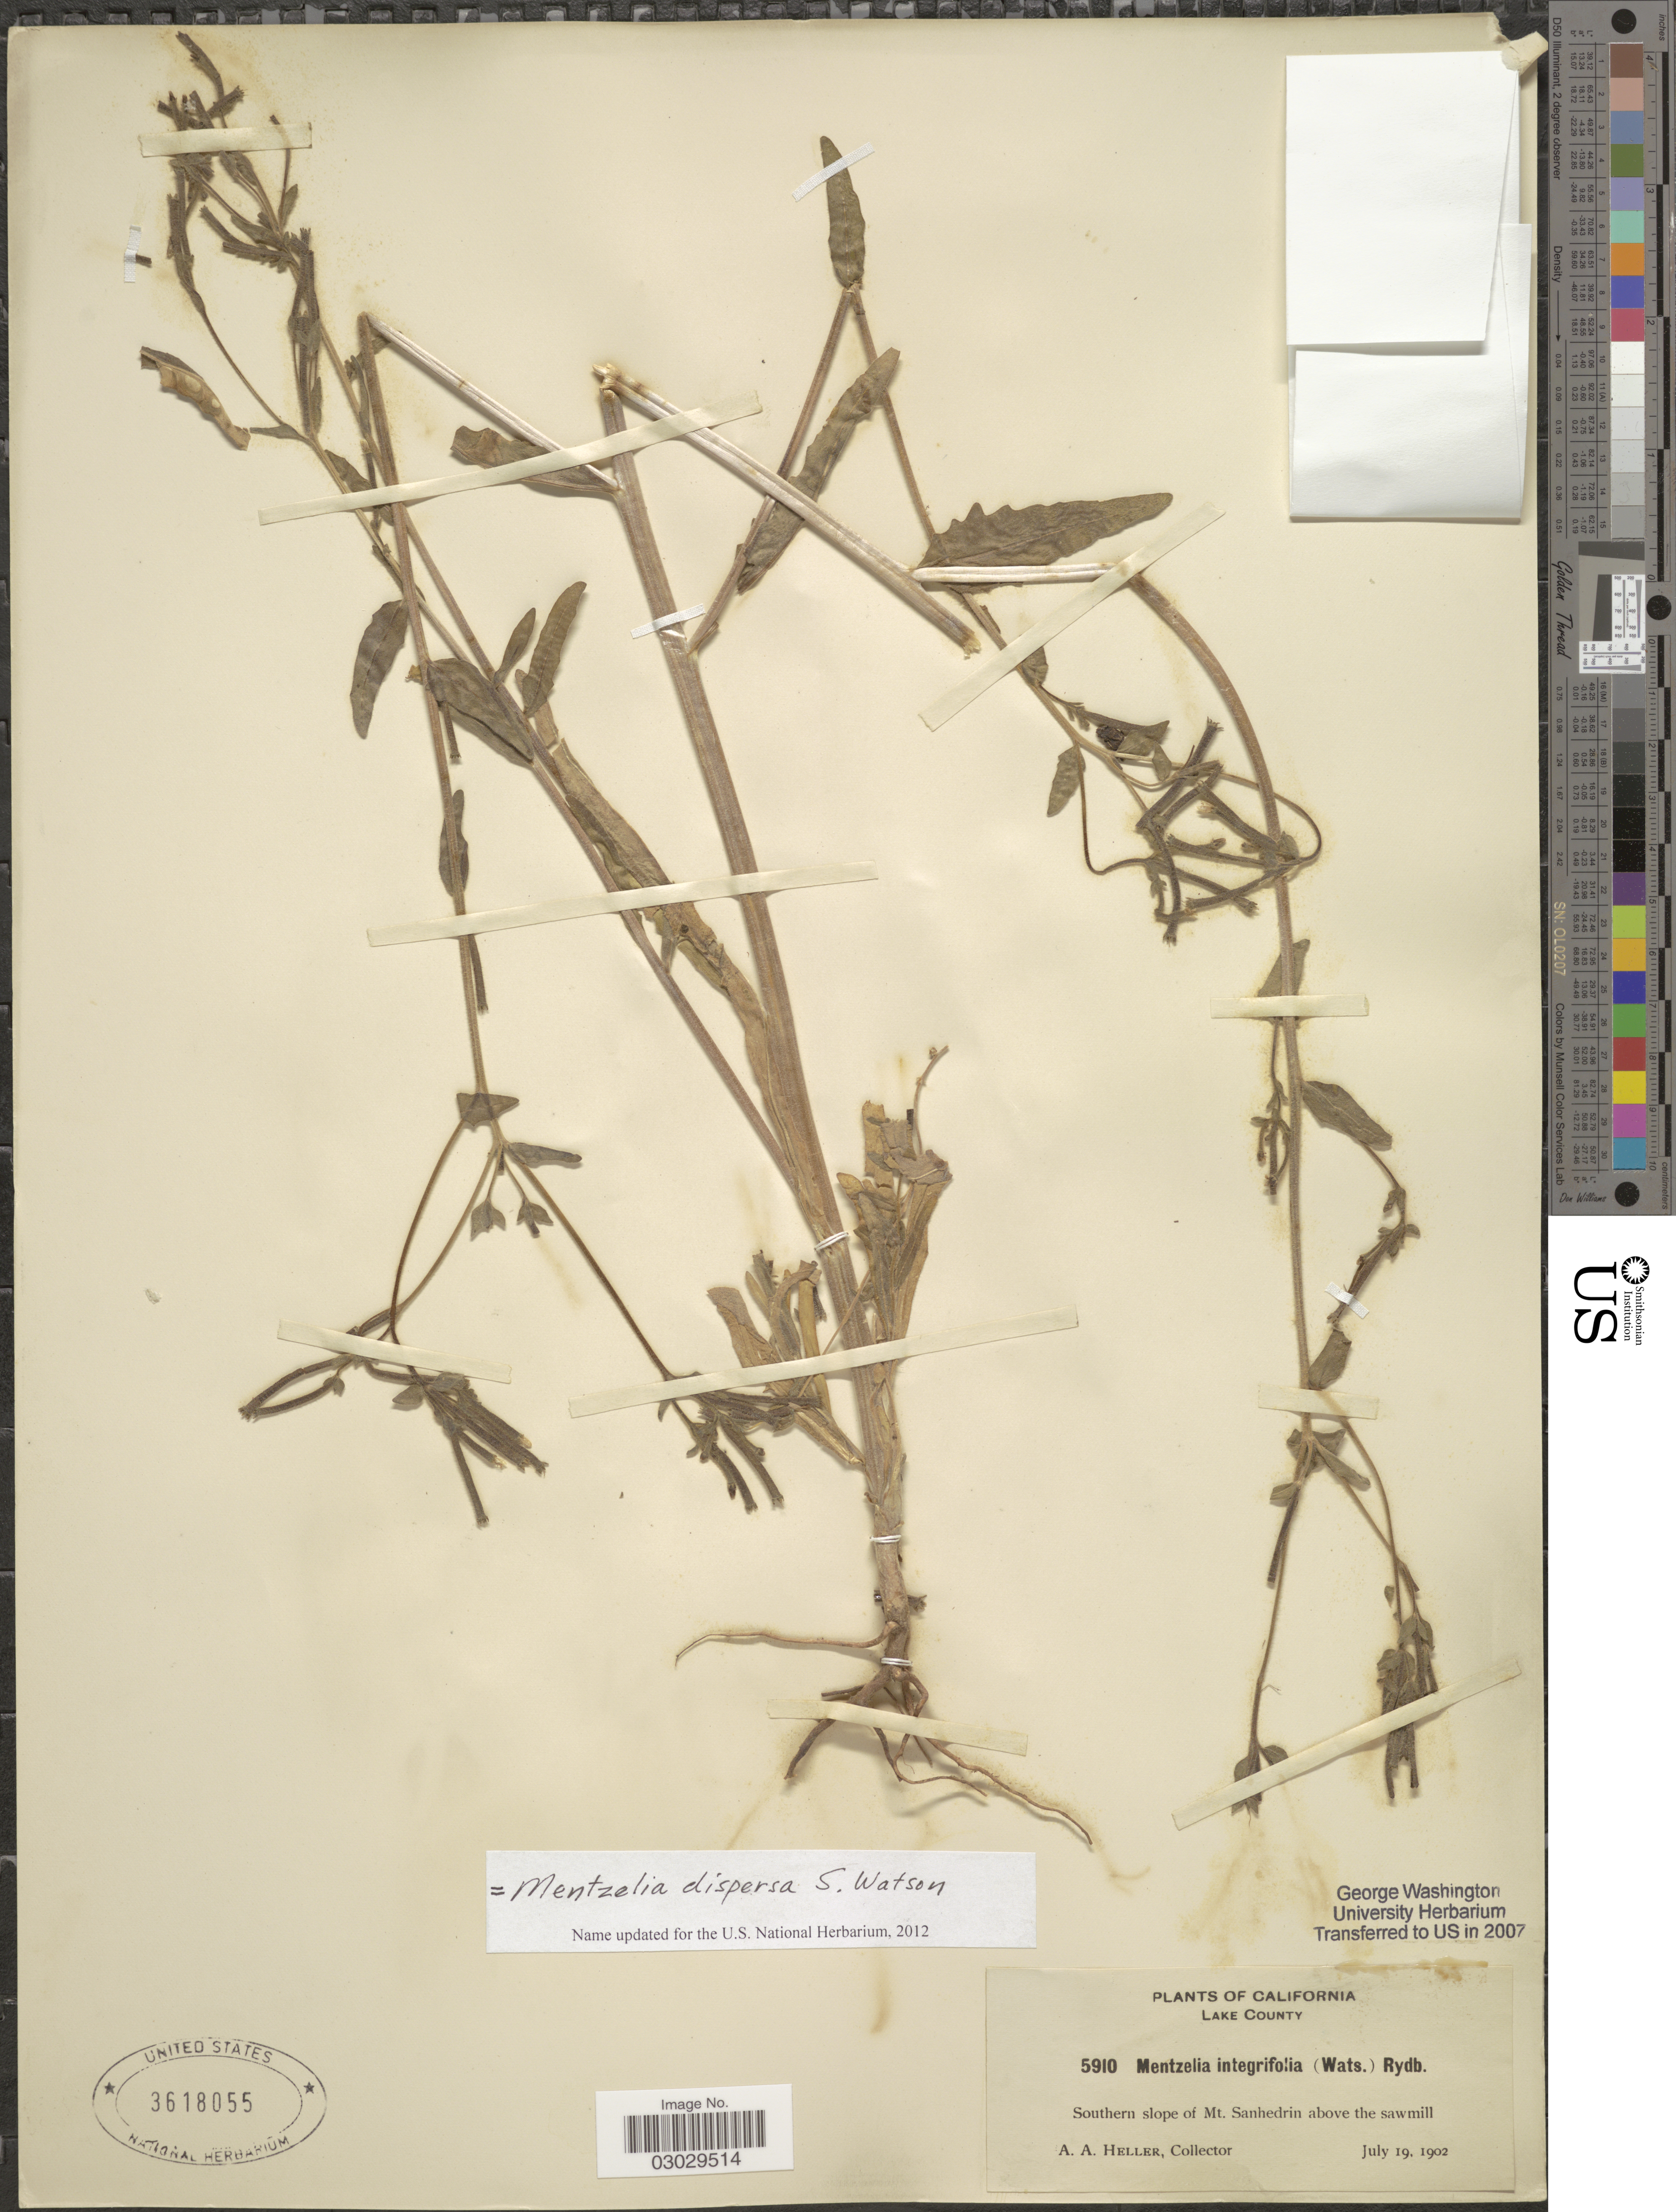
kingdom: Plantae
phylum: Tracheophyta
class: Magnoliopsida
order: Cornales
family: Loasaceae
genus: Mentzelia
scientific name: Mentzelia dispersa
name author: S. Watson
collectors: A. A. Heller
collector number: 5910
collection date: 1902-07-19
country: United States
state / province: California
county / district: Lake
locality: Lake County. Southern slope of Mt. Sanhedrin above the sawmill.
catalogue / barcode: US 3618055